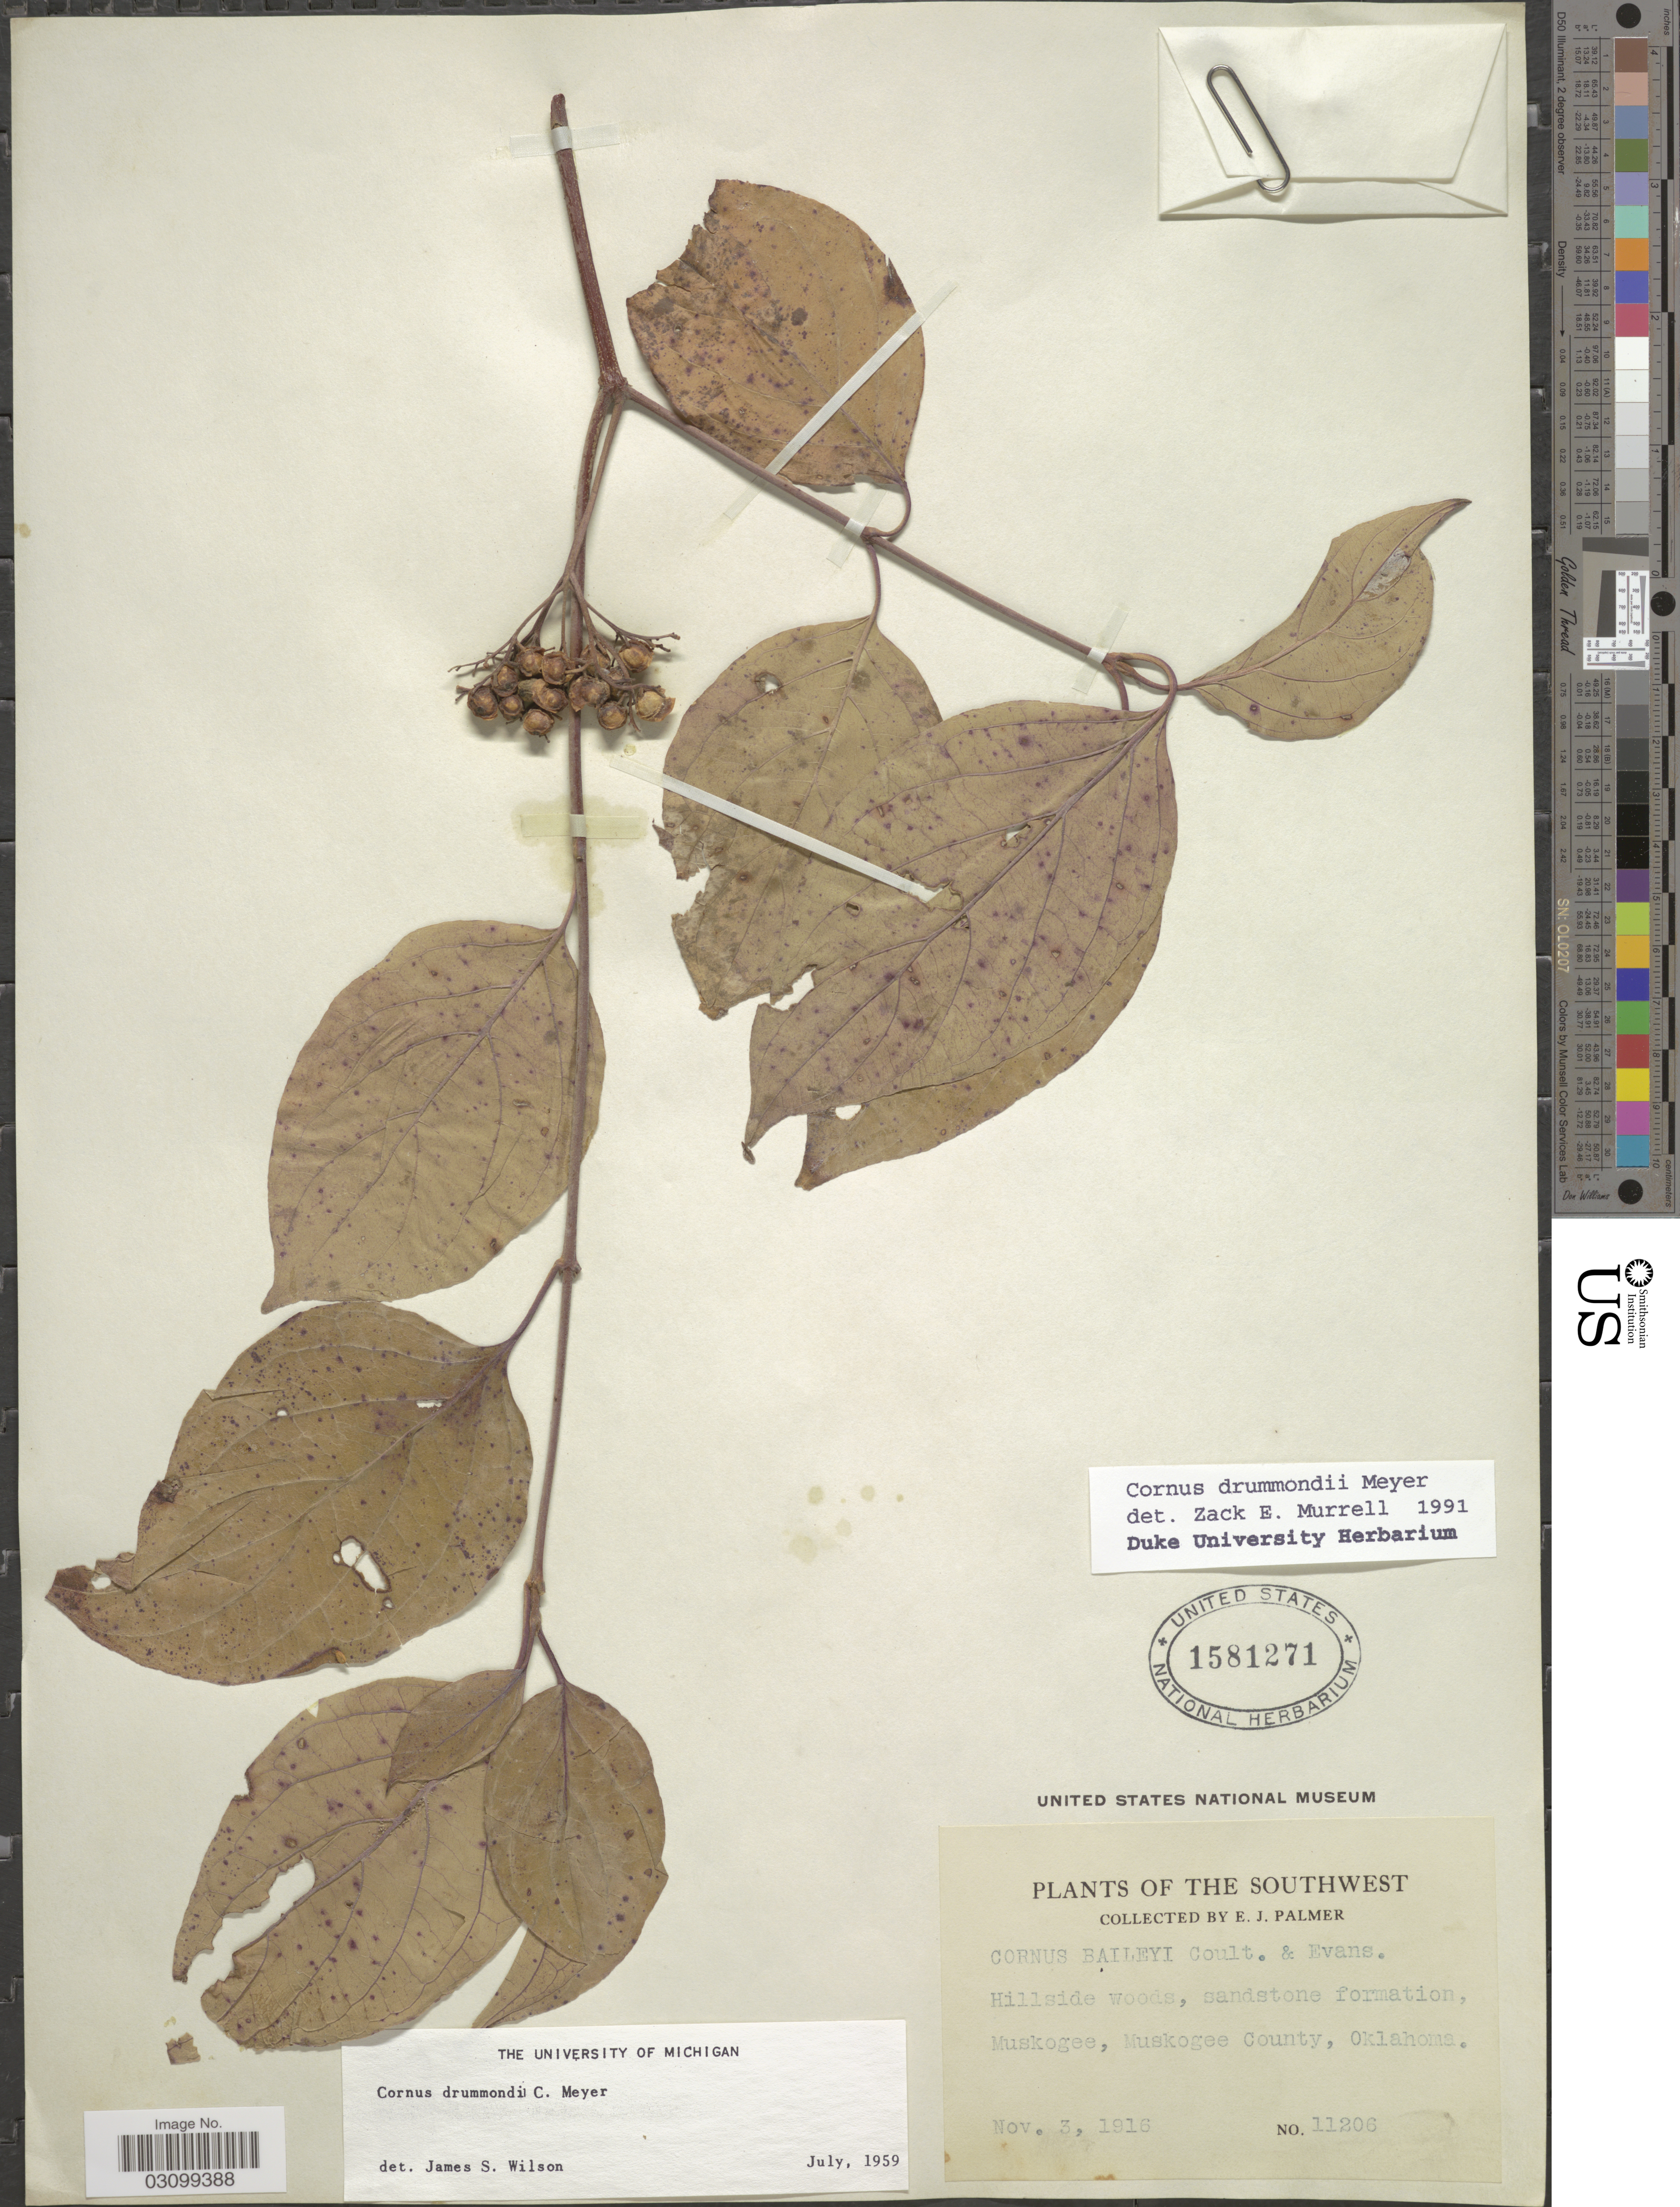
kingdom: Plantae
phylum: Tracheophyta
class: Magnoliopsida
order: Cornales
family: Cornaceae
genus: Cornus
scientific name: Cornus drummondii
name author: C.A. Mey.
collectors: E. J. Palmer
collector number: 11206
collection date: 1916-11-03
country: United States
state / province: Oklahoma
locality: Southwest. Hillside woods, sandstone formation, Muskogee, Muskogee County.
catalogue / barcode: US 1581271